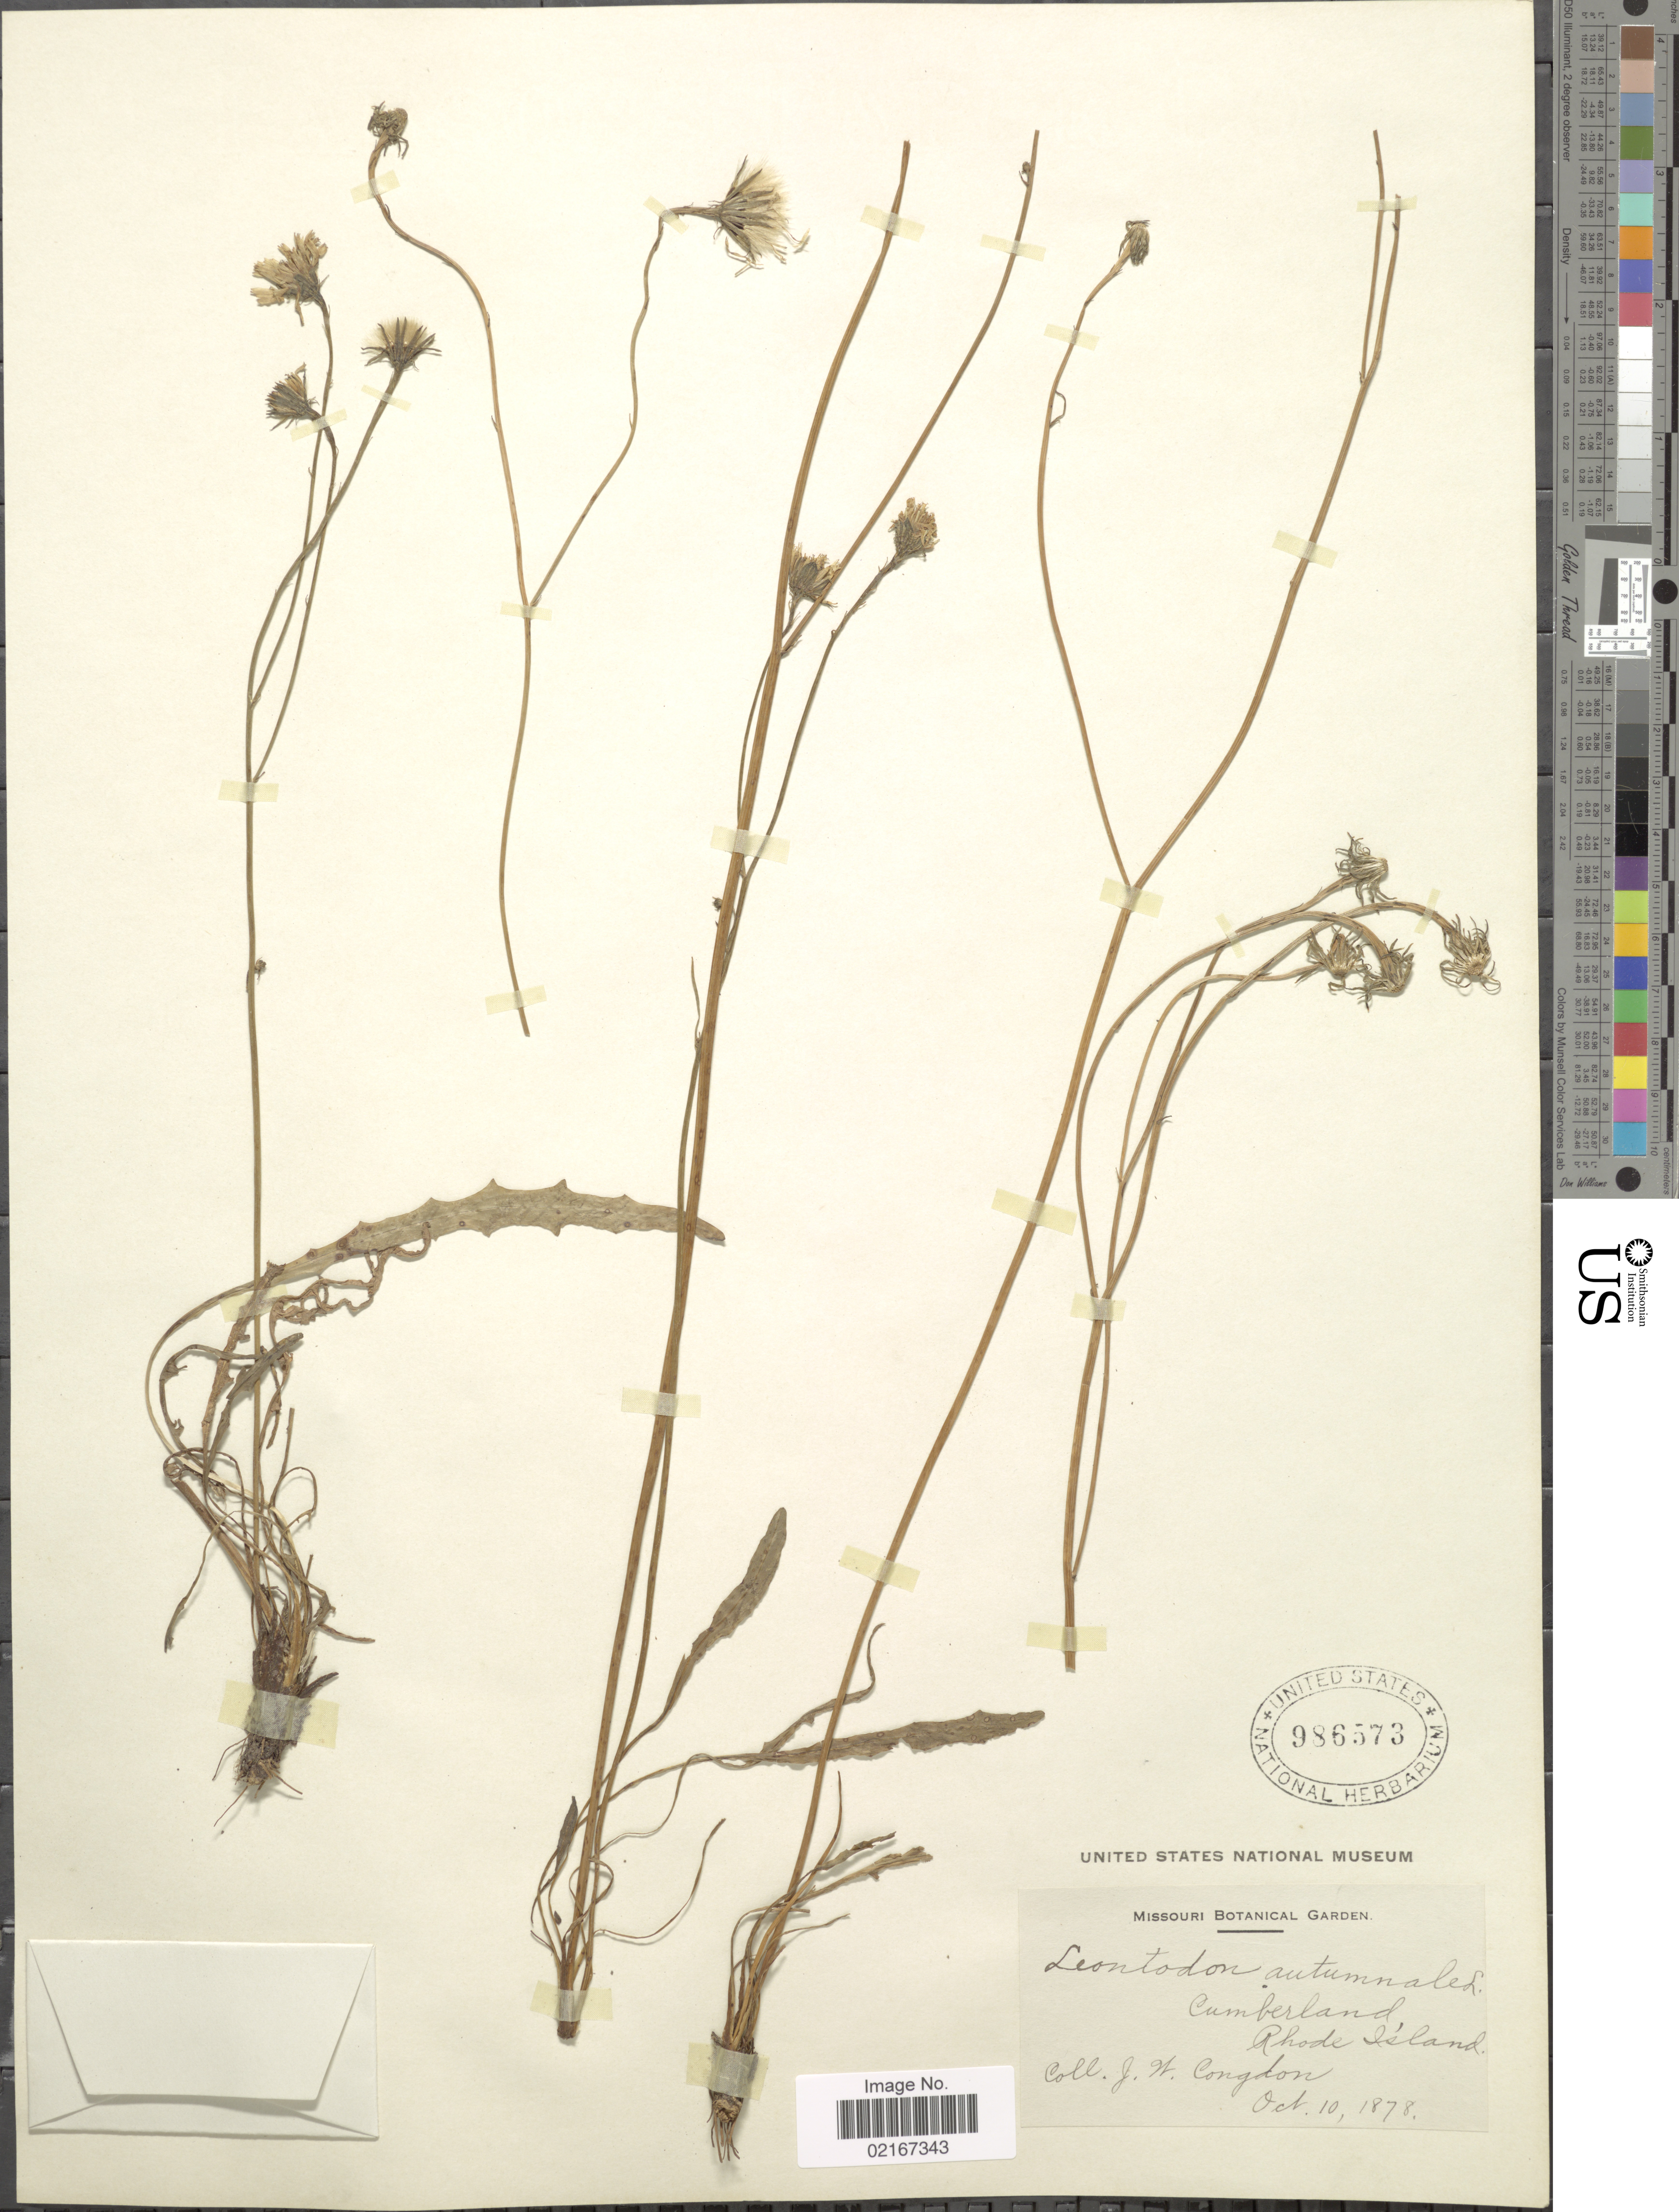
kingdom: Plantae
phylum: Tracheophyta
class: Magnoliopsida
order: Asterales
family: Asteraceae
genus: Scorzoneroides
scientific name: Scorzoneroides autumnalis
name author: (L.) Moench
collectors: J. W. Congdon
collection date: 1878-10-10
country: United States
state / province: Rhode Island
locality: Cumberland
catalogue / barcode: US 986573